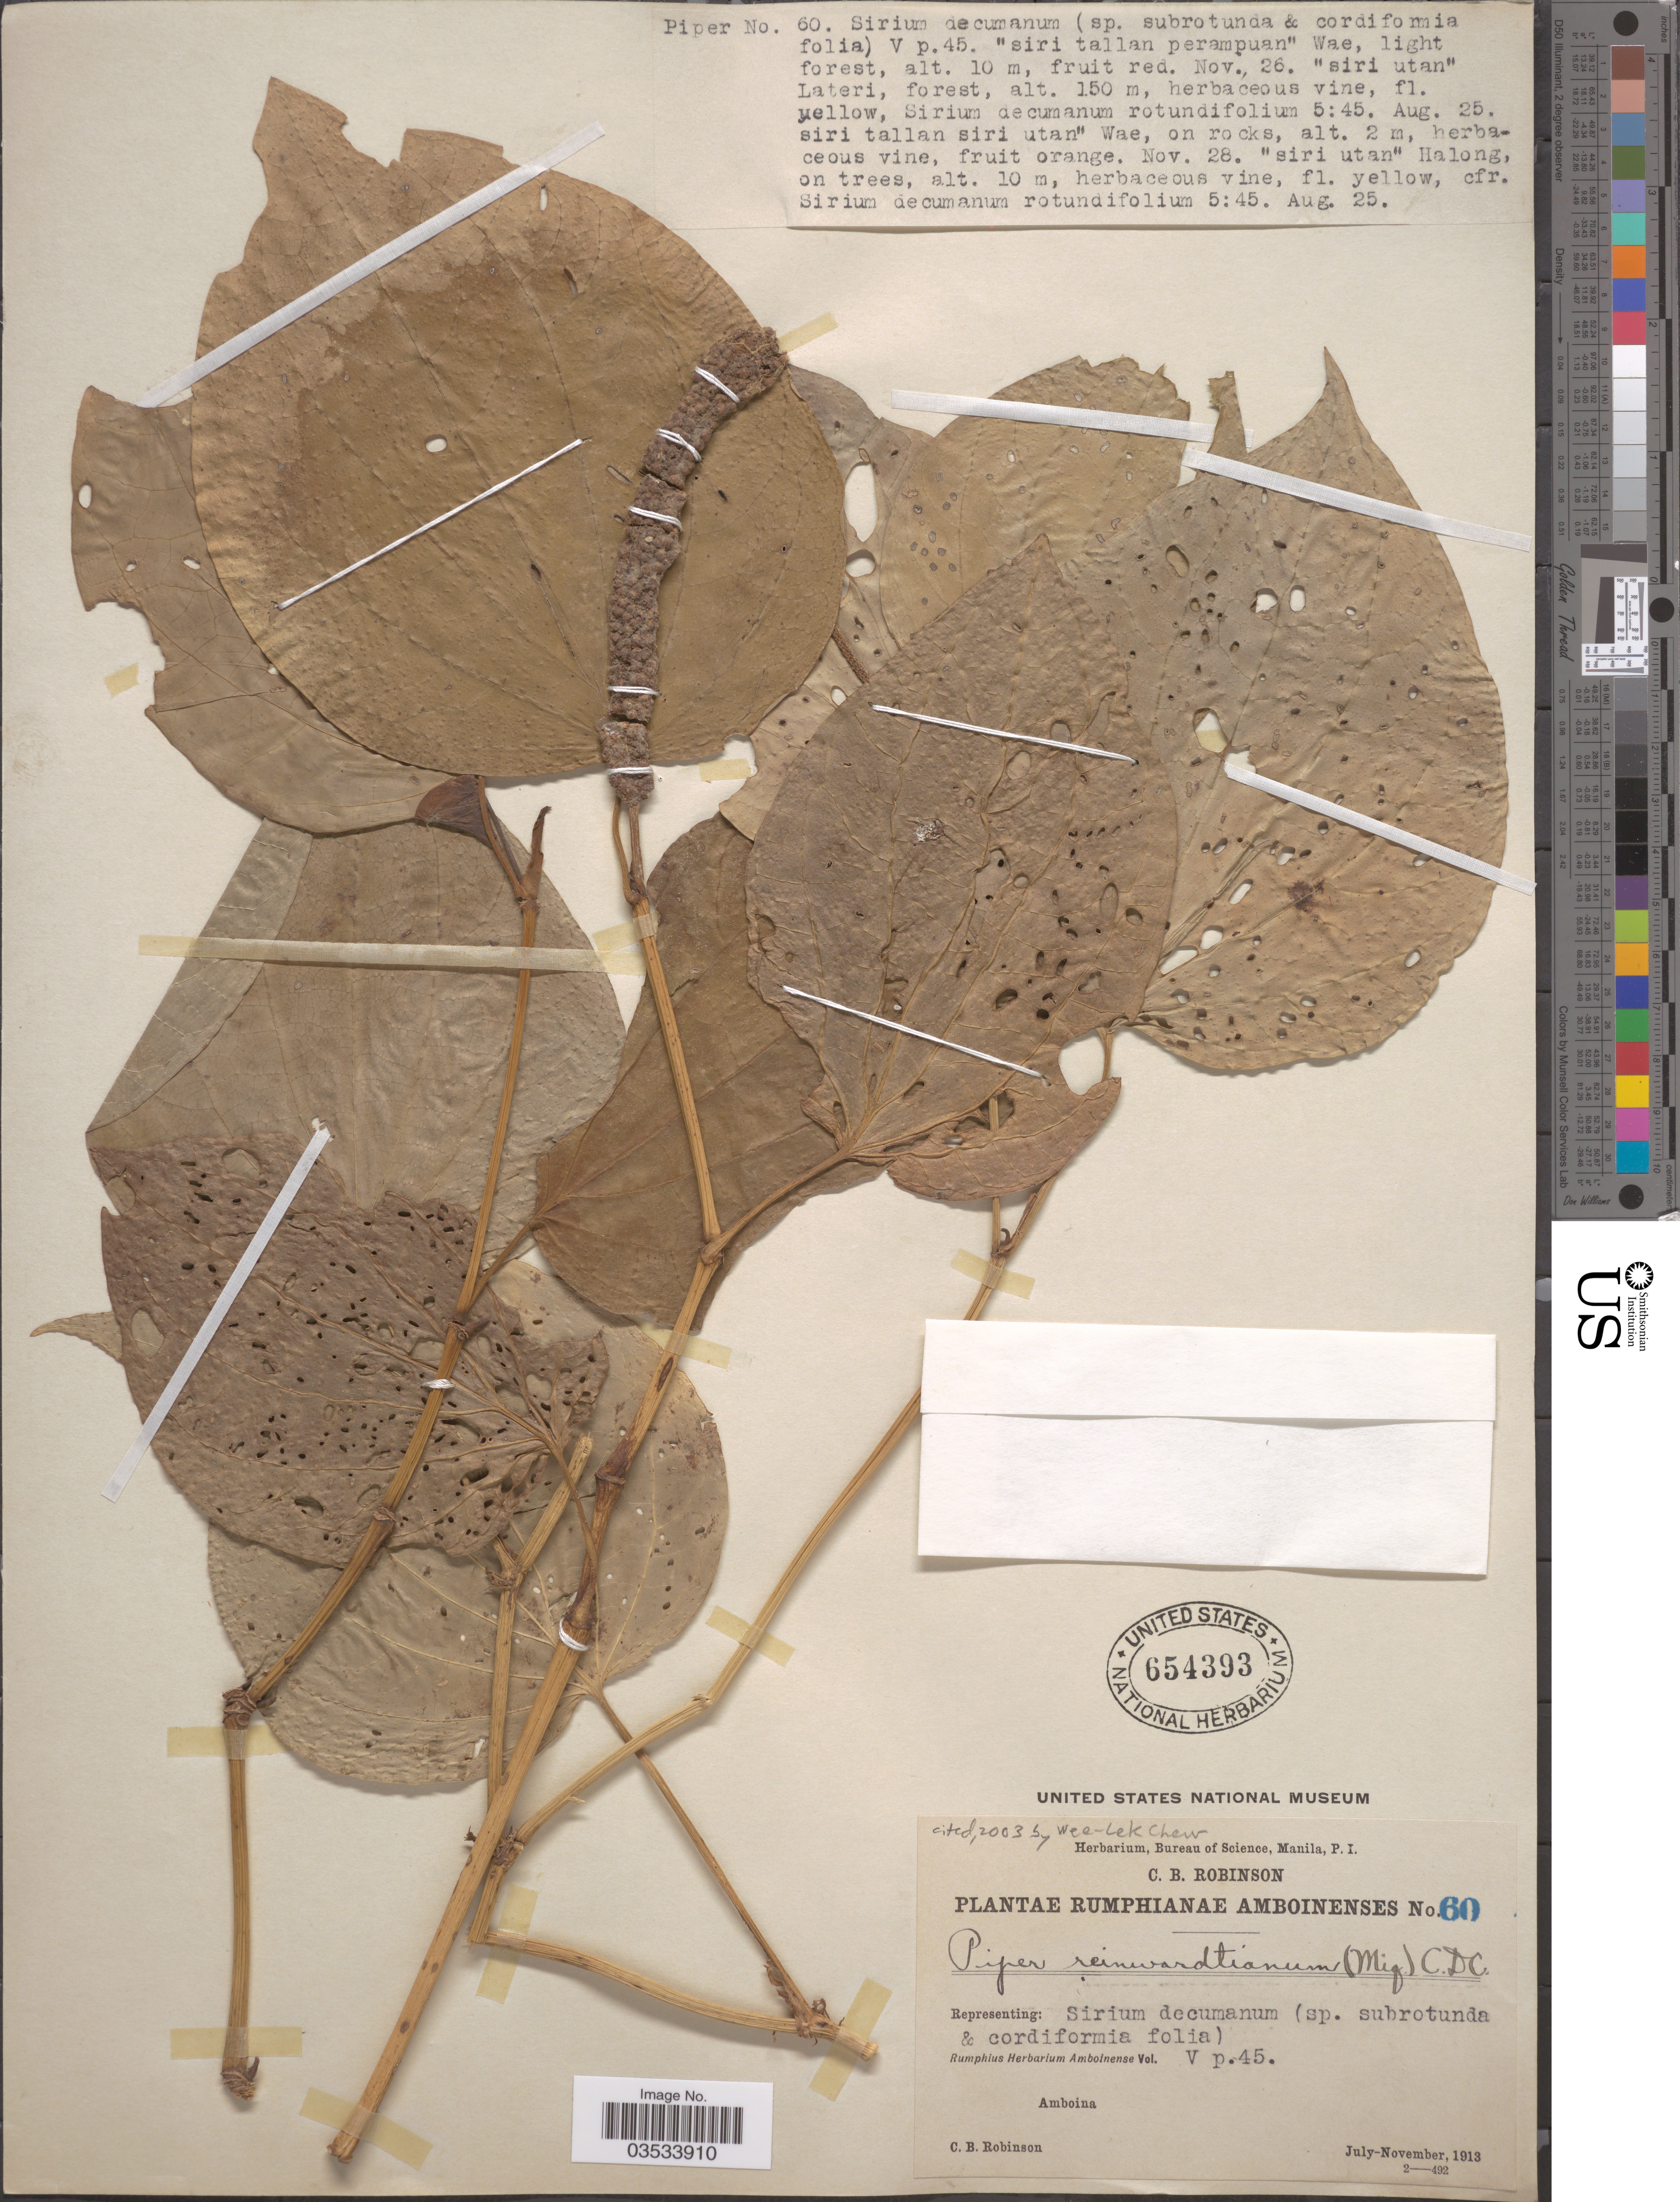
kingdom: Plantae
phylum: Tracheophyta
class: Magnoliopsida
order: Piperales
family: Piperaceae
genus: Piper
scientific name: Piper reinwardtianum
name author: C. DC.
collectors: C. Robinson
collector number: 60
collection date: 1913-08-25/1913-11-28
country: Indonesia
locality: Wae. Lateri. Halong. Amboina.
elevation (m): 2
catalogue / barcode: US 654393